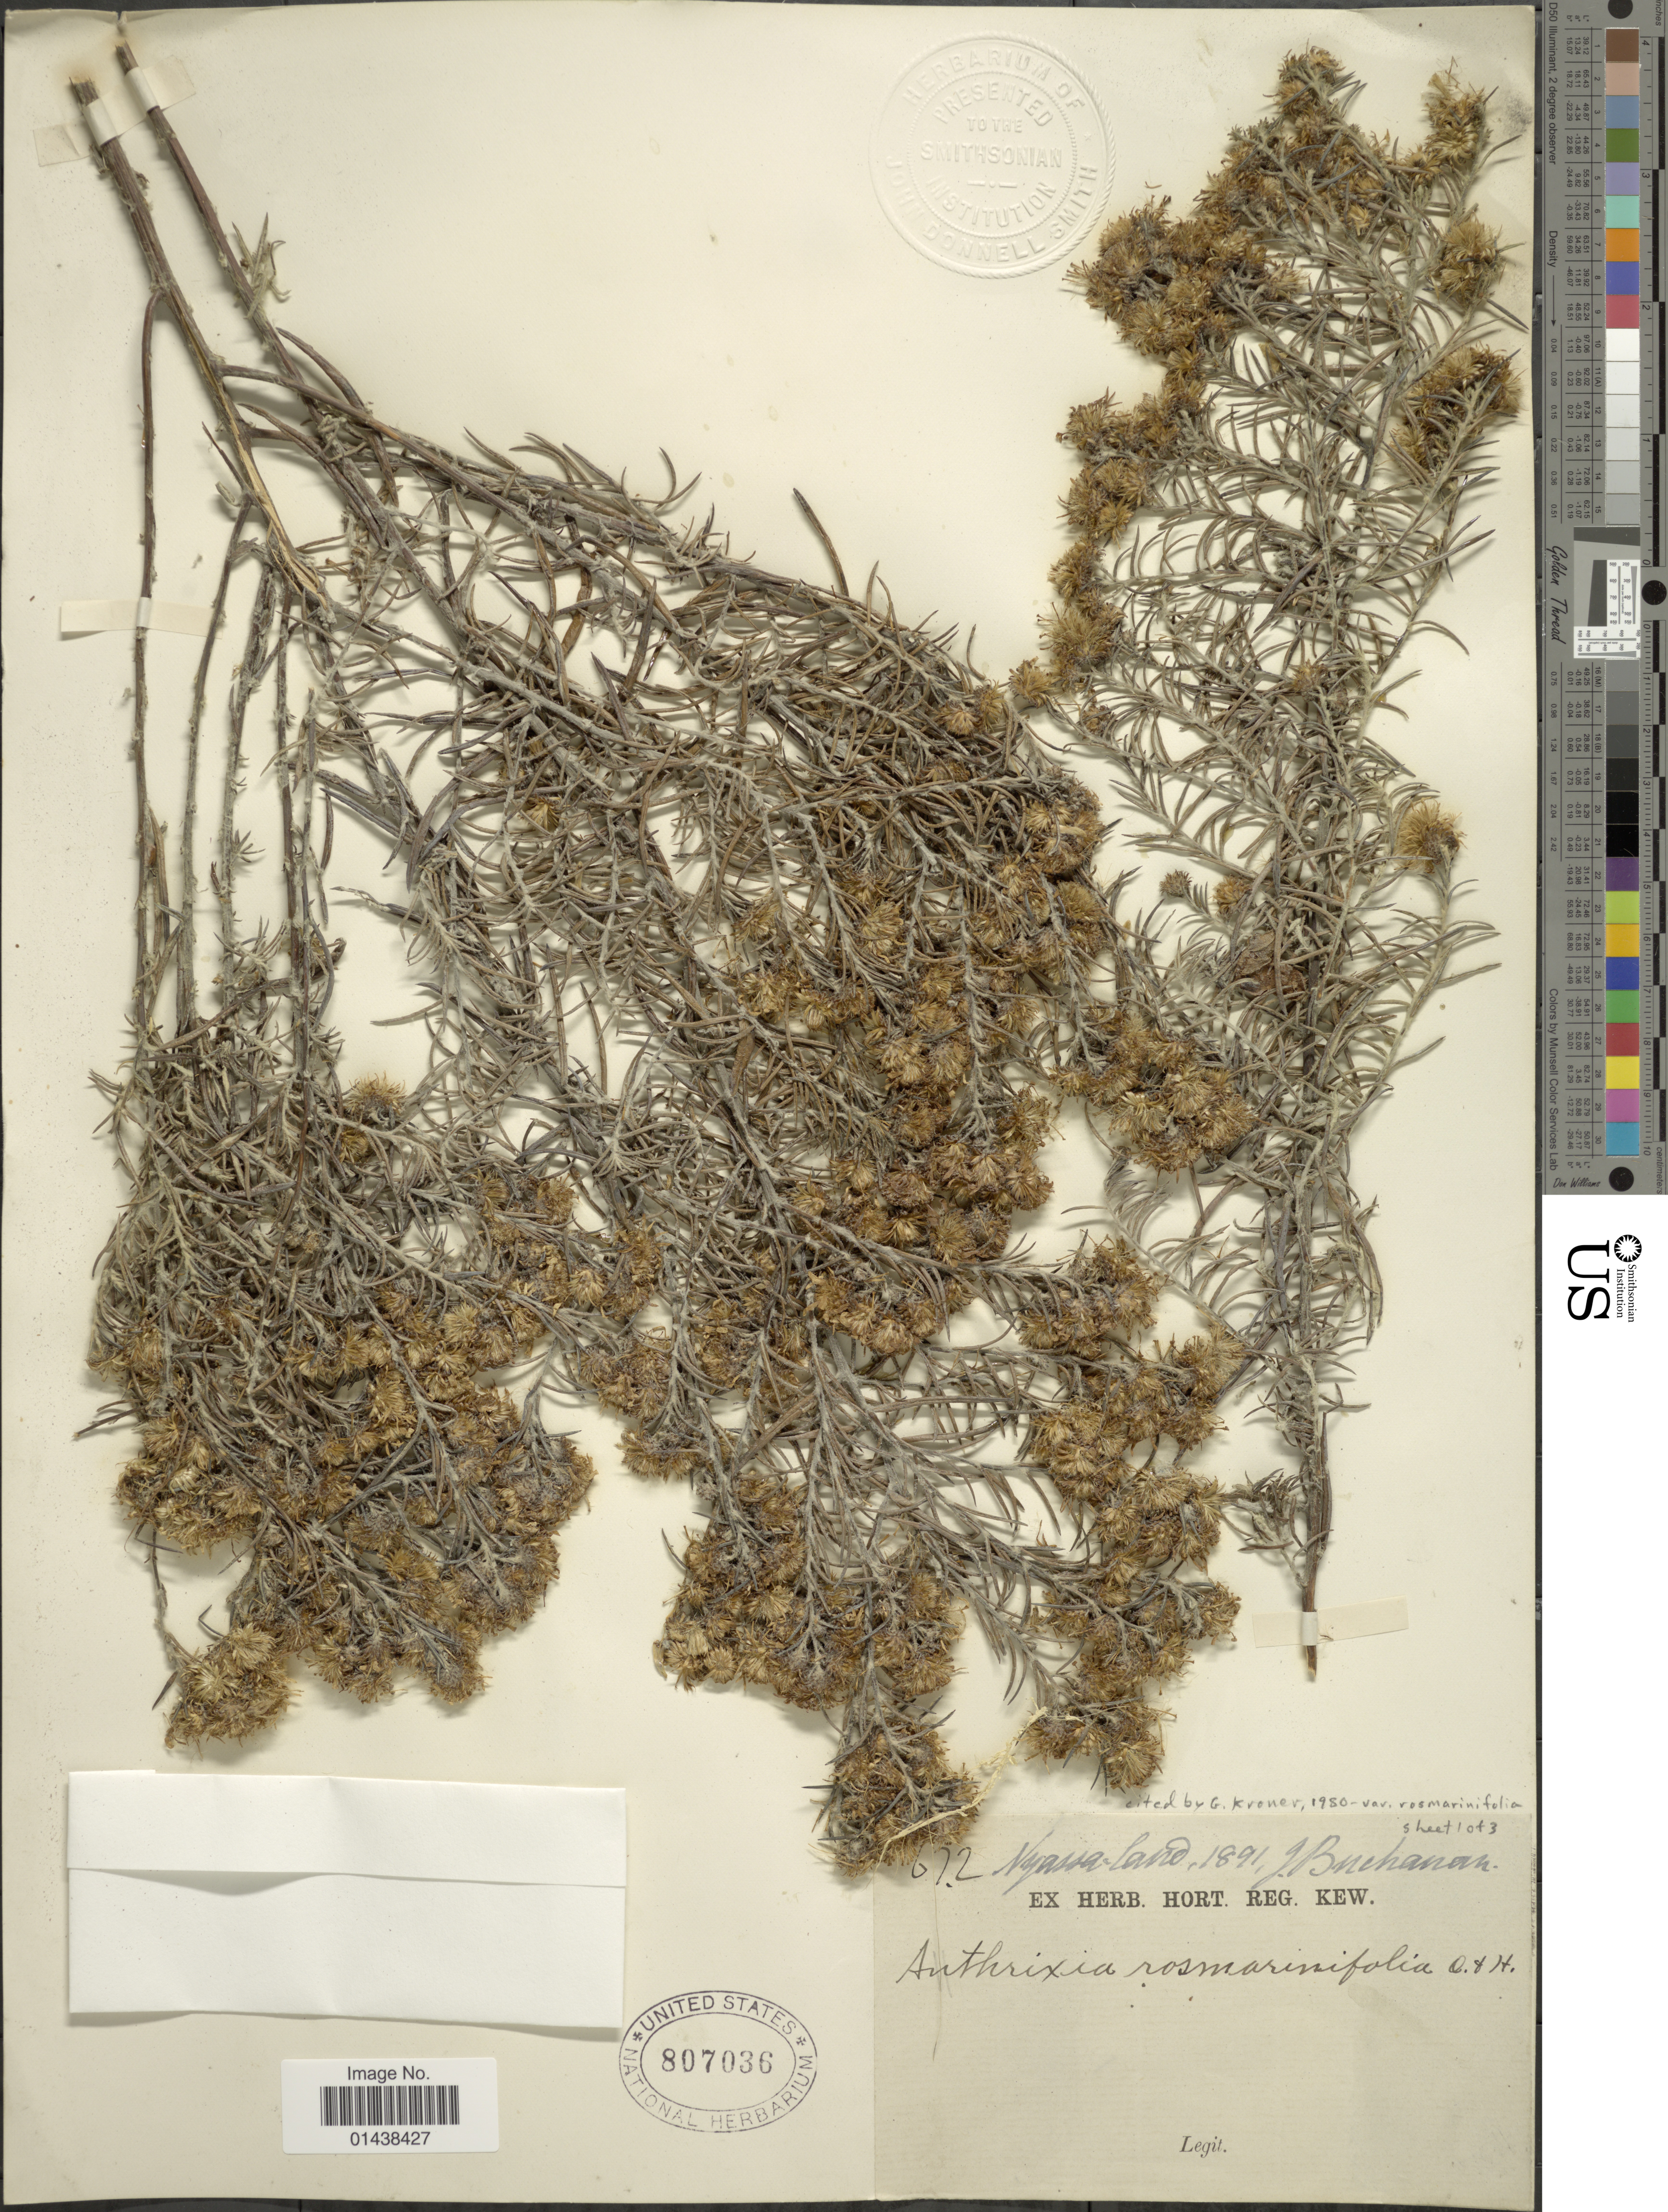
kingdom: Plantae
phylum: Tracheophyta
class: Magnoliopsida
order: Asterales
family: Asteraceae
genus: Athrixia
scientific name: Athrixia rosmarinifolia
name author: (Sch. Bip. ex Walp.) Oliv. & Hiern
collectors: ex herb. Hort. Reg. Kew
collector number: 672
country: Malawi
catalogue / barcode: US 807036